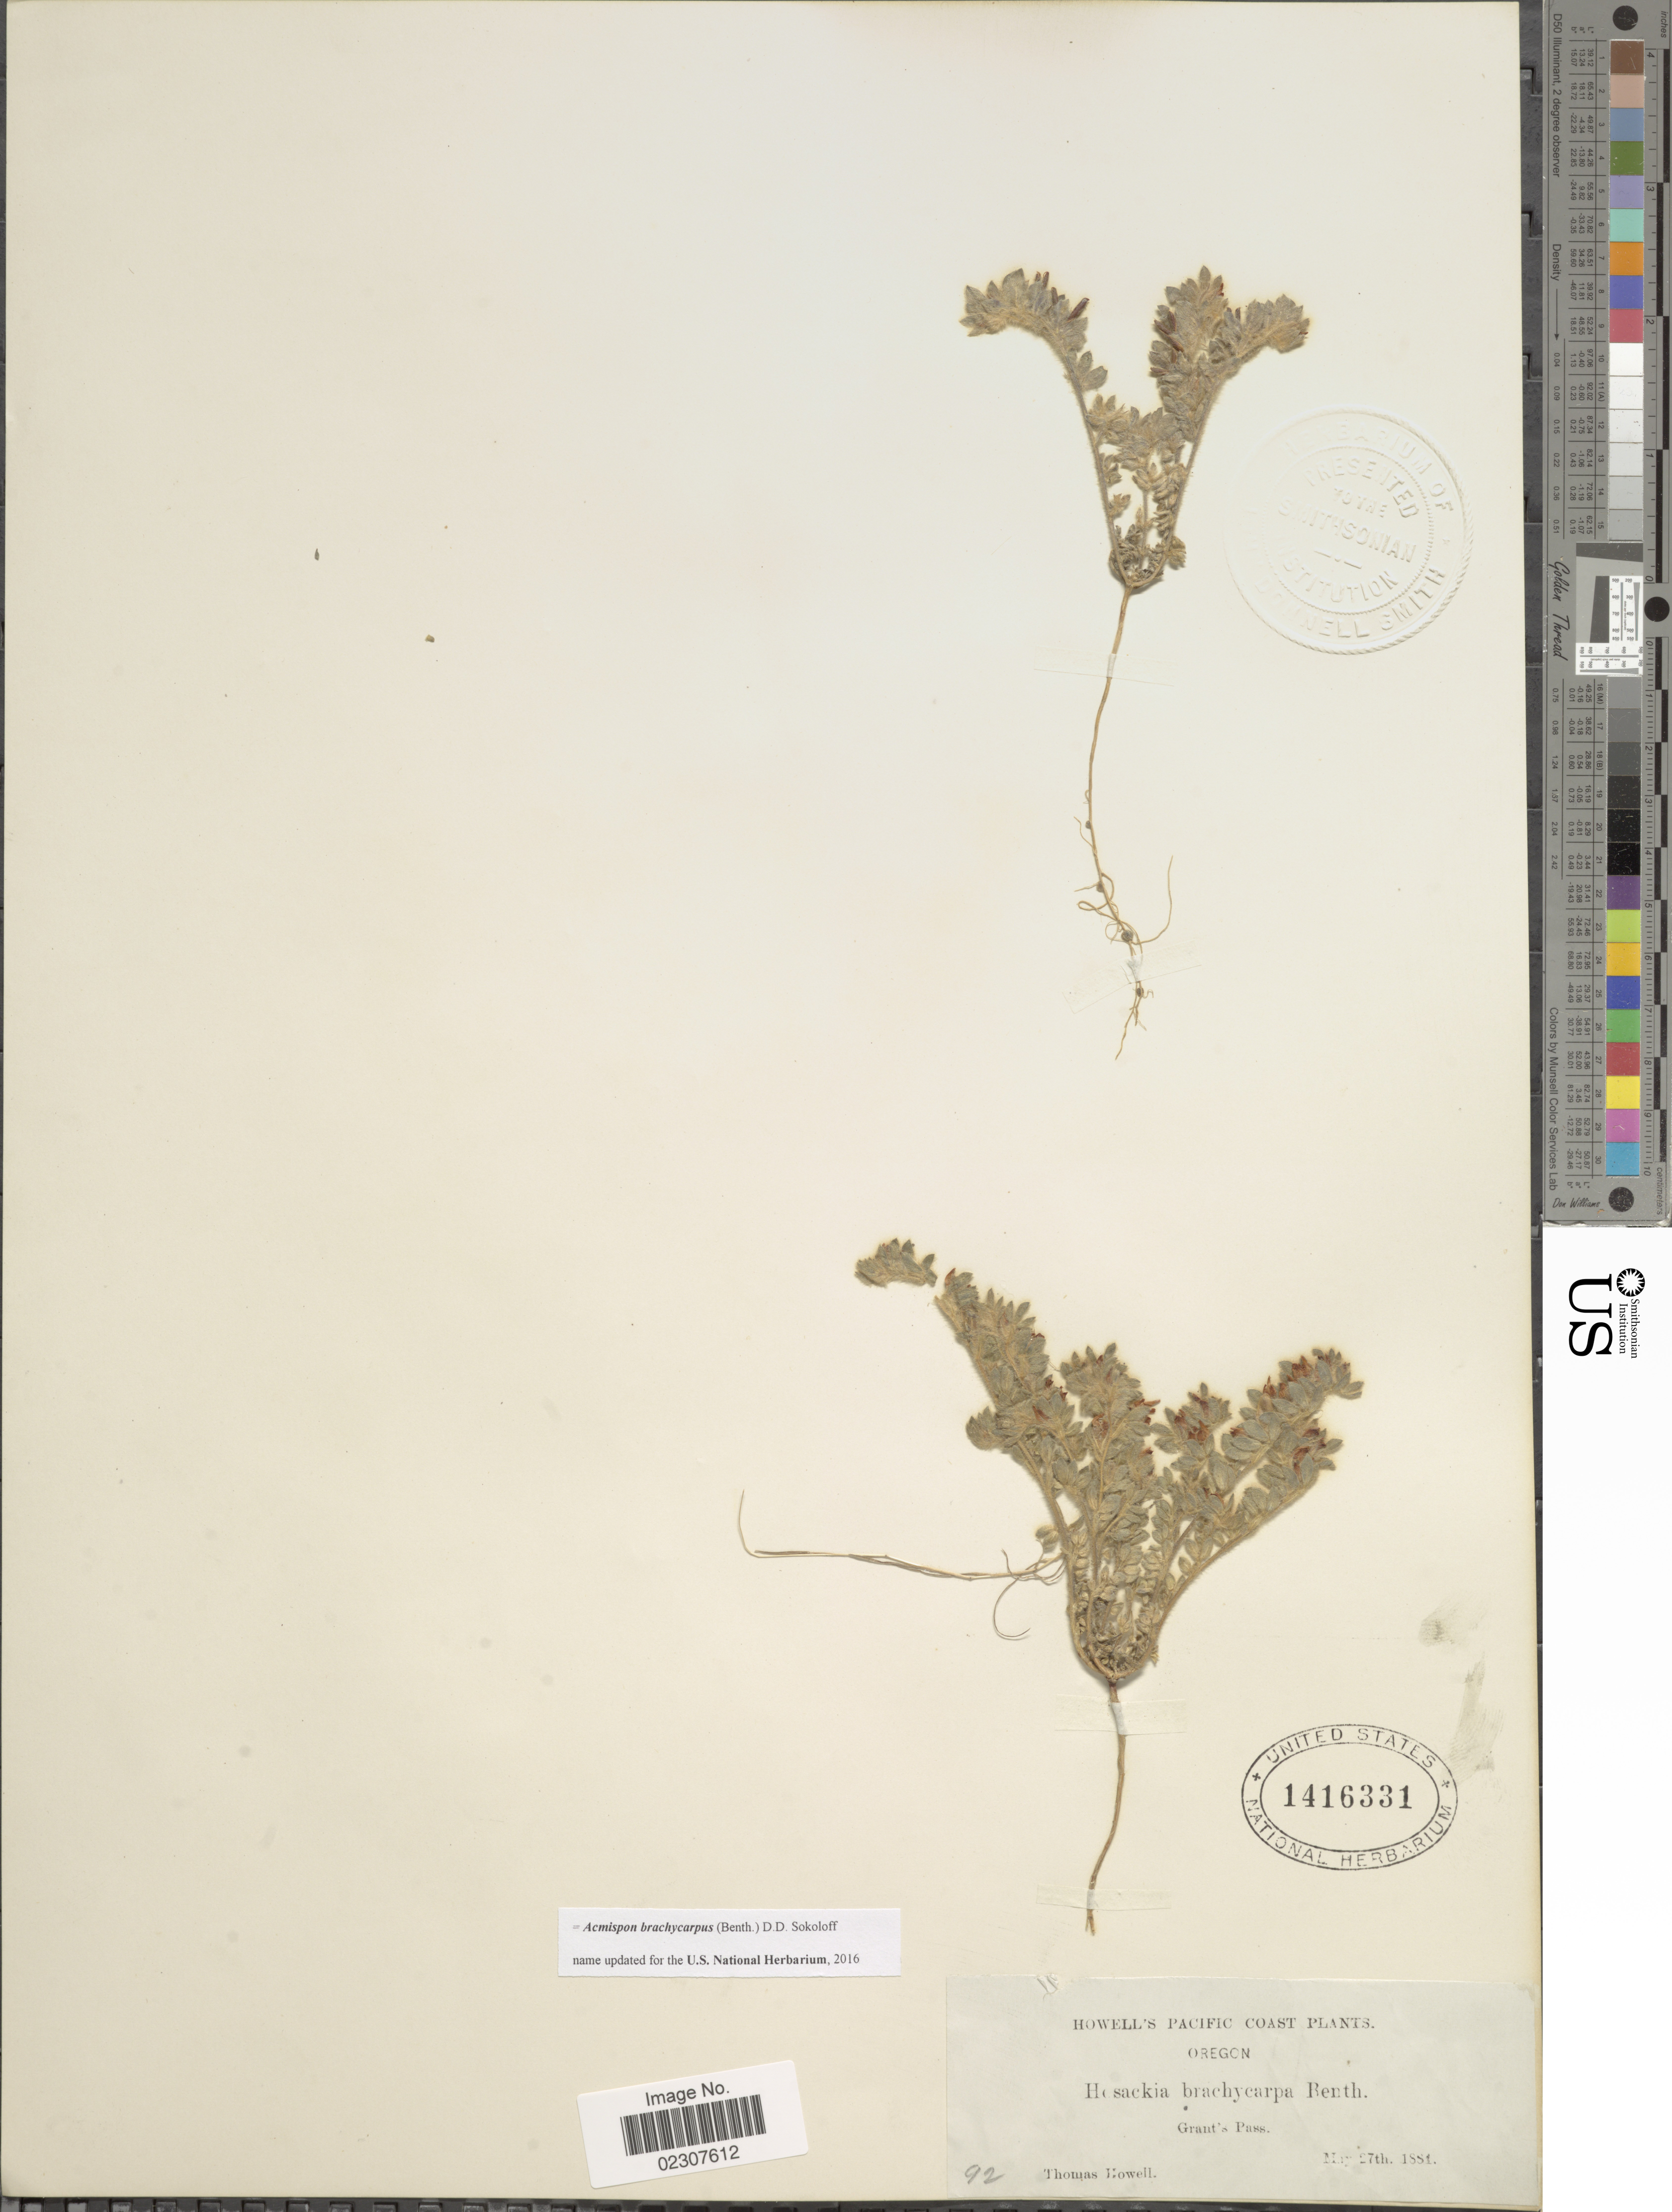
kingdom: Plantae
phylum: Tracheophyta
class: Magnoliopsida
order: Fabales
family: Fabaceae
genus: Acmispon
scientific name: Acmispon brachycarpus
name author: (Benth.) D.D. Sokoloff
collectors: T. Howell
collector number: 92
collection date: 1881-05-27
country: United States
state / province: Oregon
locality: Pacific Coast, Grant's Pass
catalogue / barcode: US 1416331